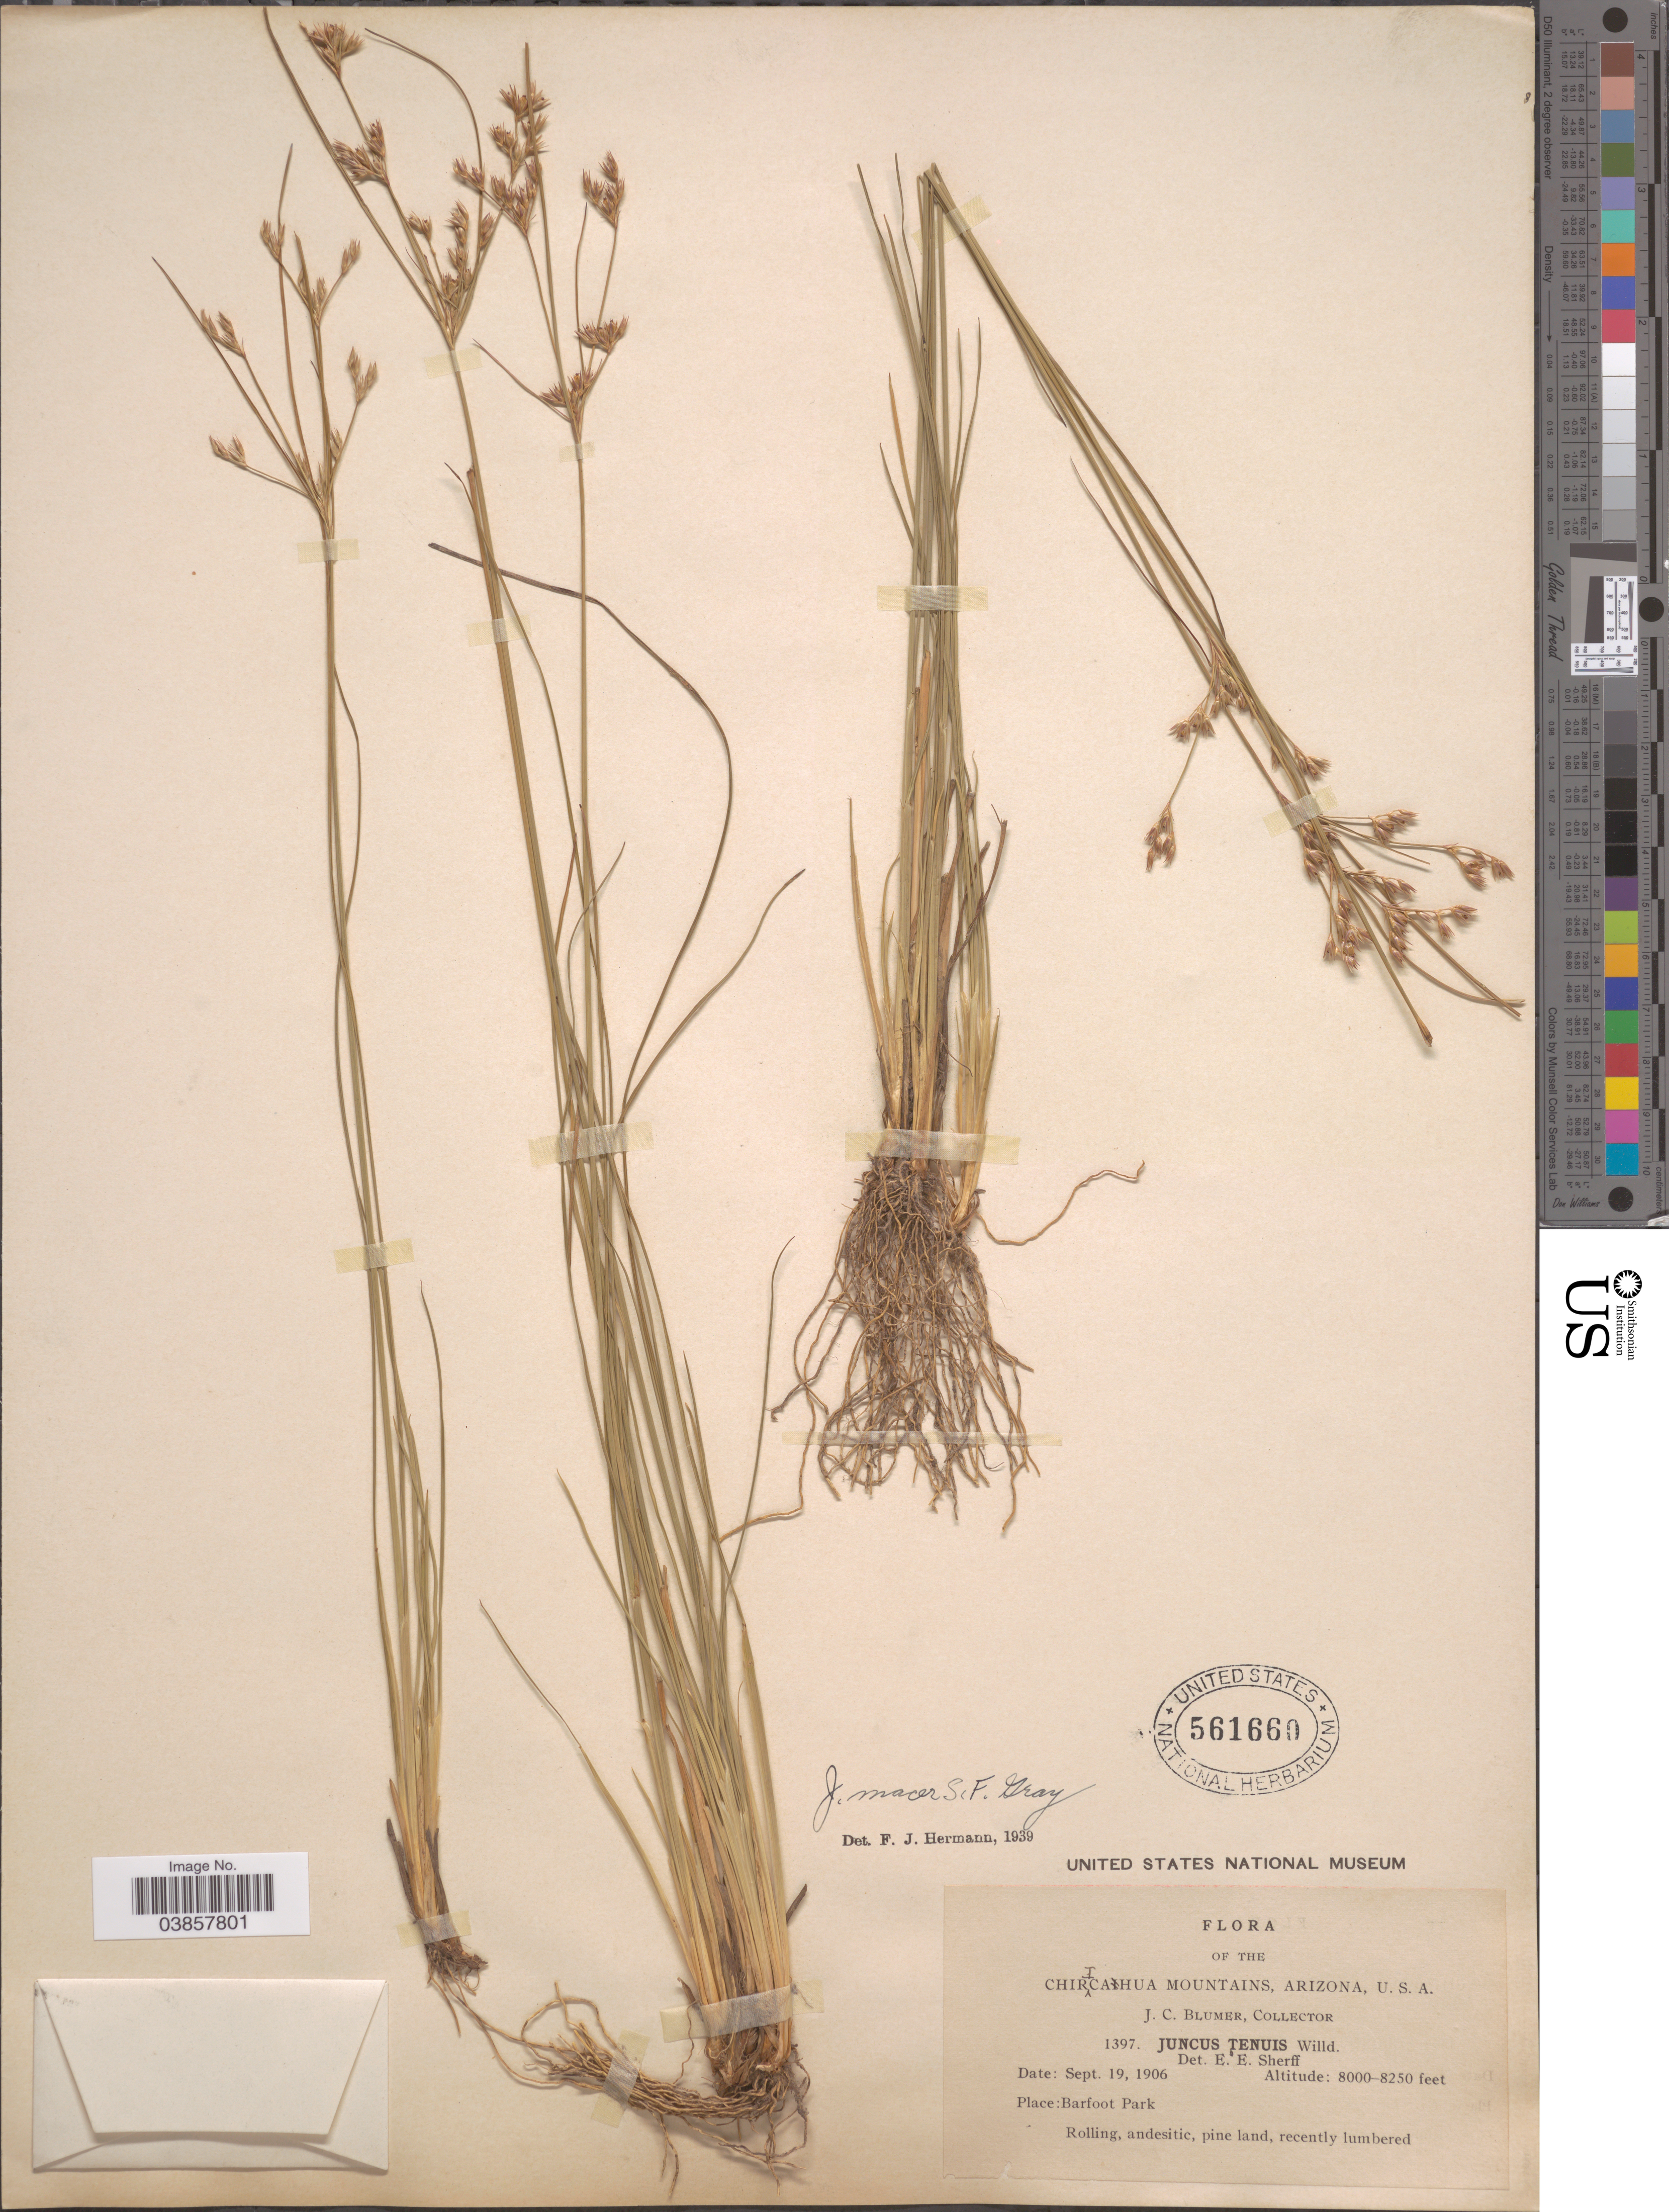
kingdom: Plantae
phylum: Tracheophyta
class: Liliopsida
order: Poales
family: Juncaceae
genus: Juncus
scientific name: Juncus tenuis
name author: Willd.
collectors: J. C. Blumer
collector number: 1397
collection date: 1906-09-19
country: United States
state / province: Arizona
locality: Chiricahua Mountains. Barfoot Park.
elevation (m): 2438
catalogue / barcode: US 561660